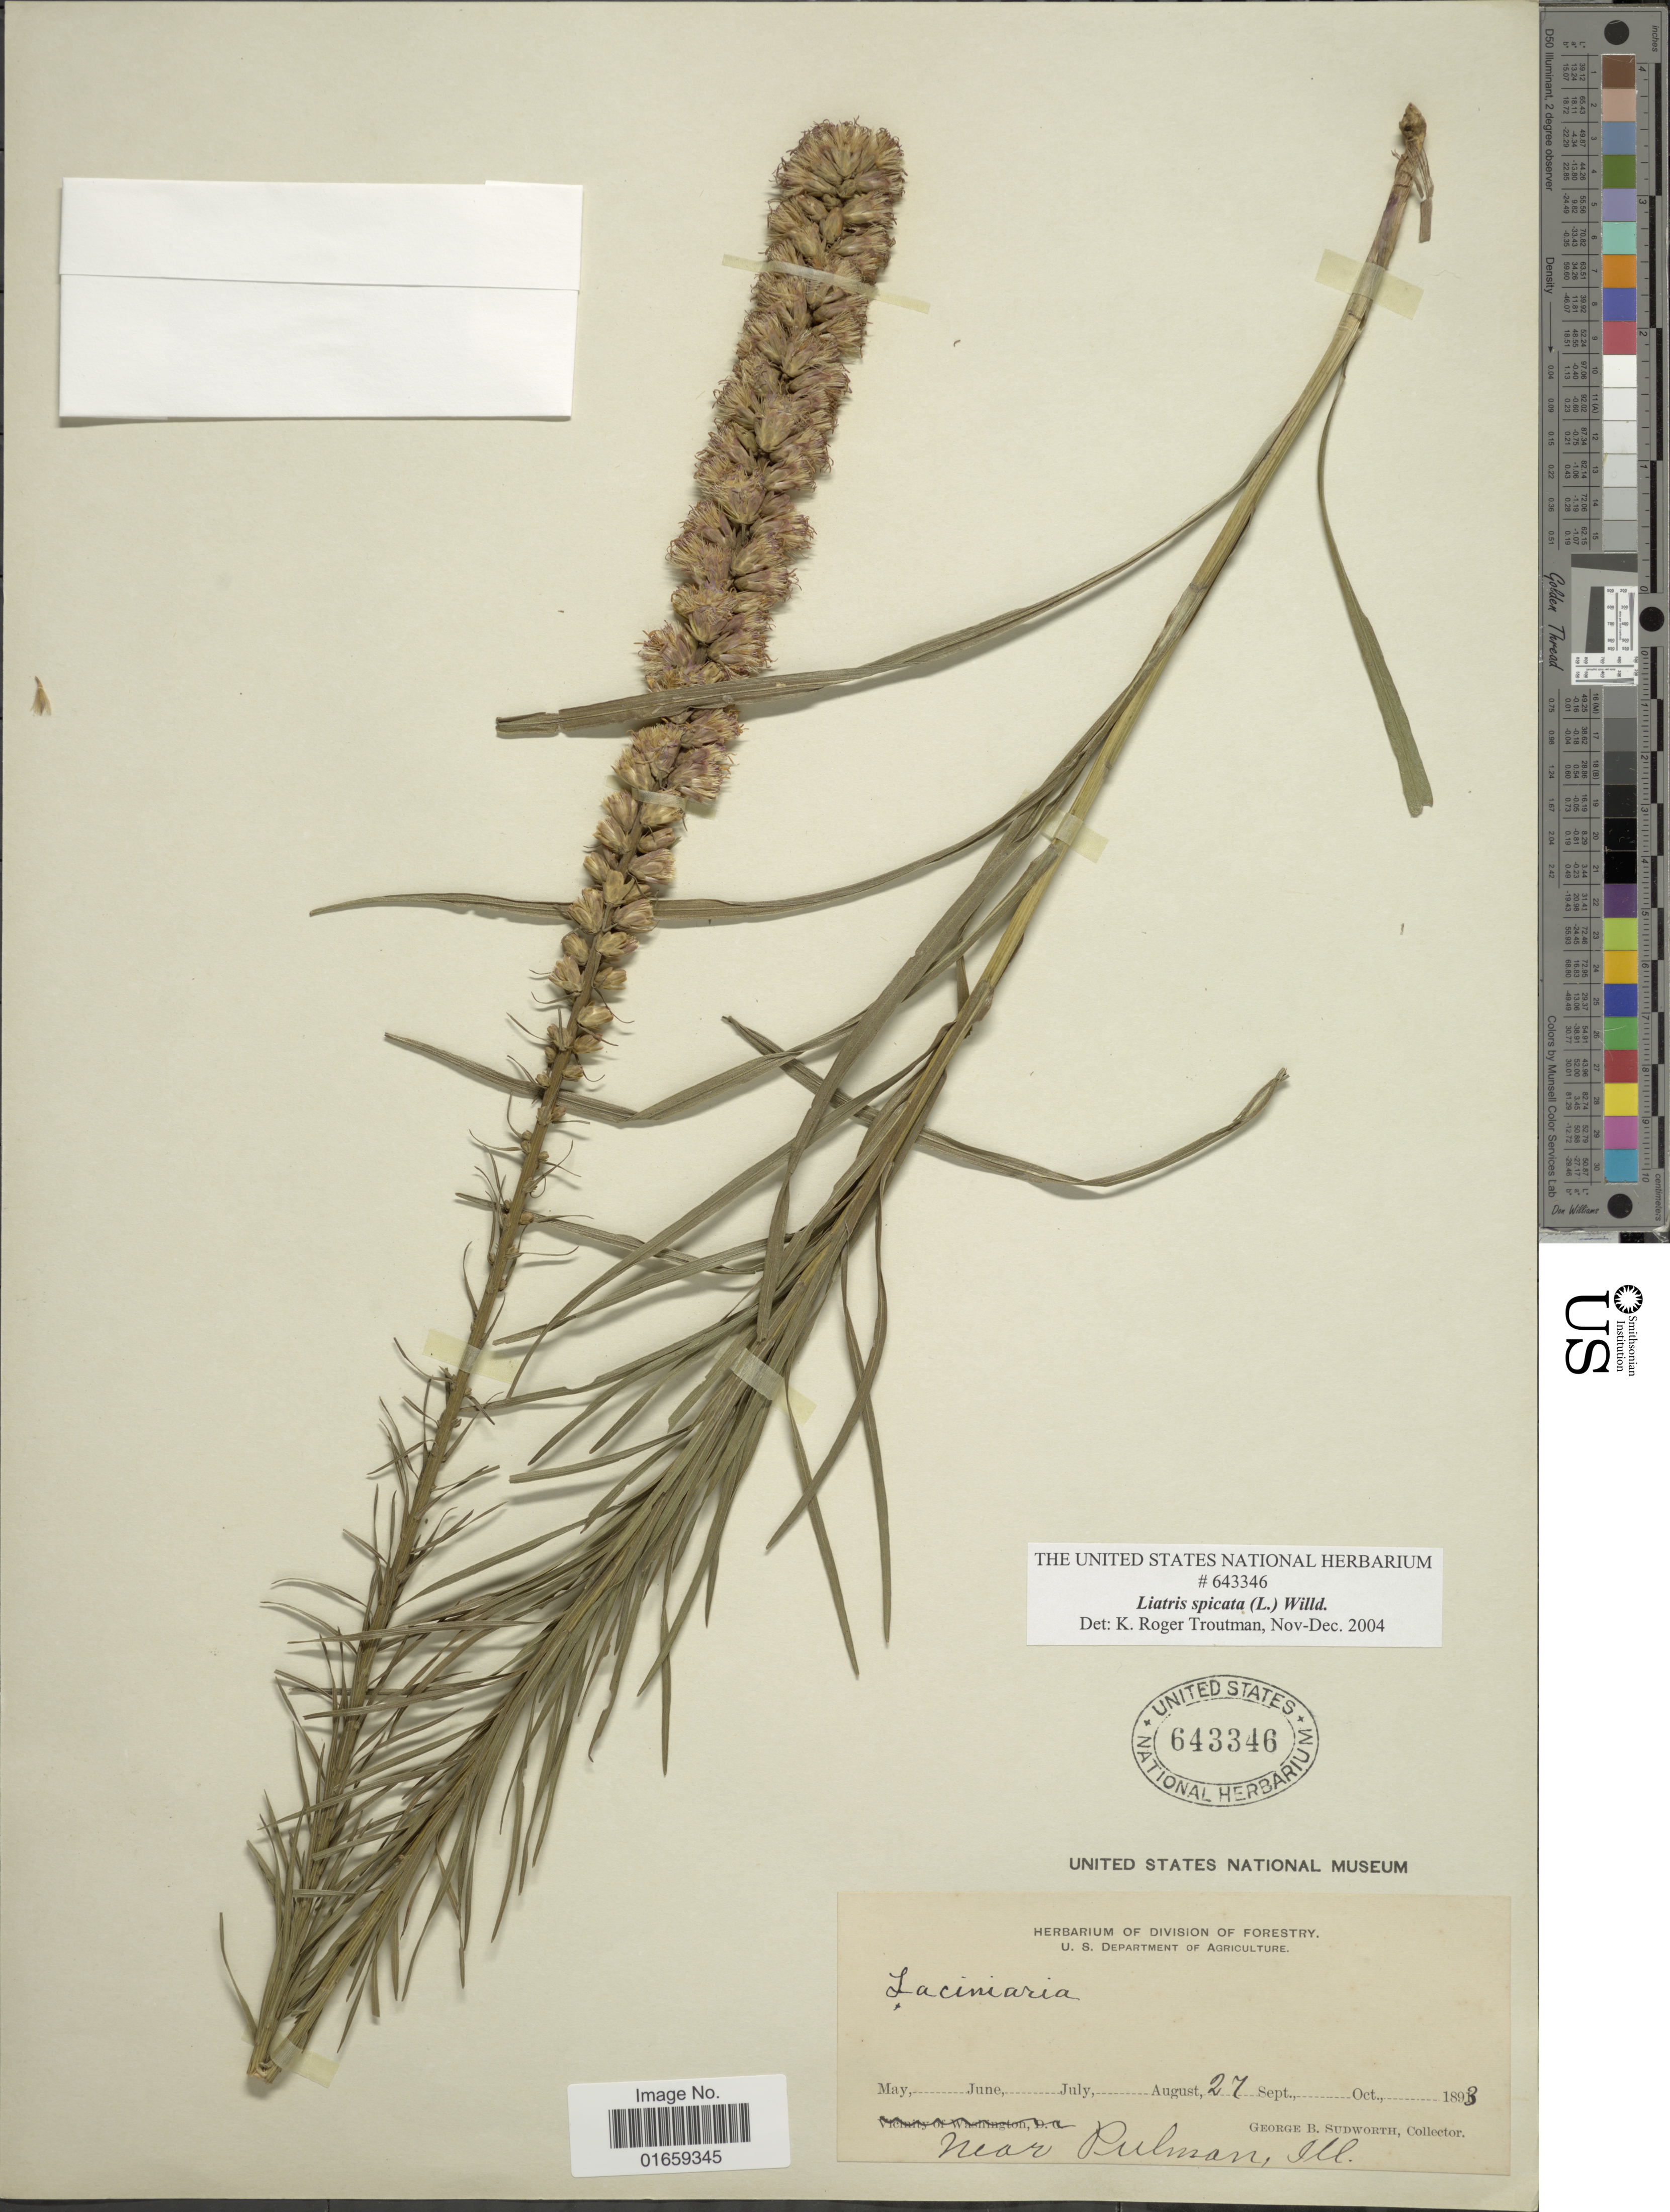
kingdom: Plantae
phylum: Tracheophyta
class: Magnoliopsida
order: Asterales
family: Asteraceae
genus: Liatris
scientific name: Liatris spicata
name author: (L.) Willd.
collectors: G. B. Sudworth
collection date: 1893-09-27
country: United States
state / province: Illinois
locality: Near Pulman, Ill.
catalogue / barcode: US 643346